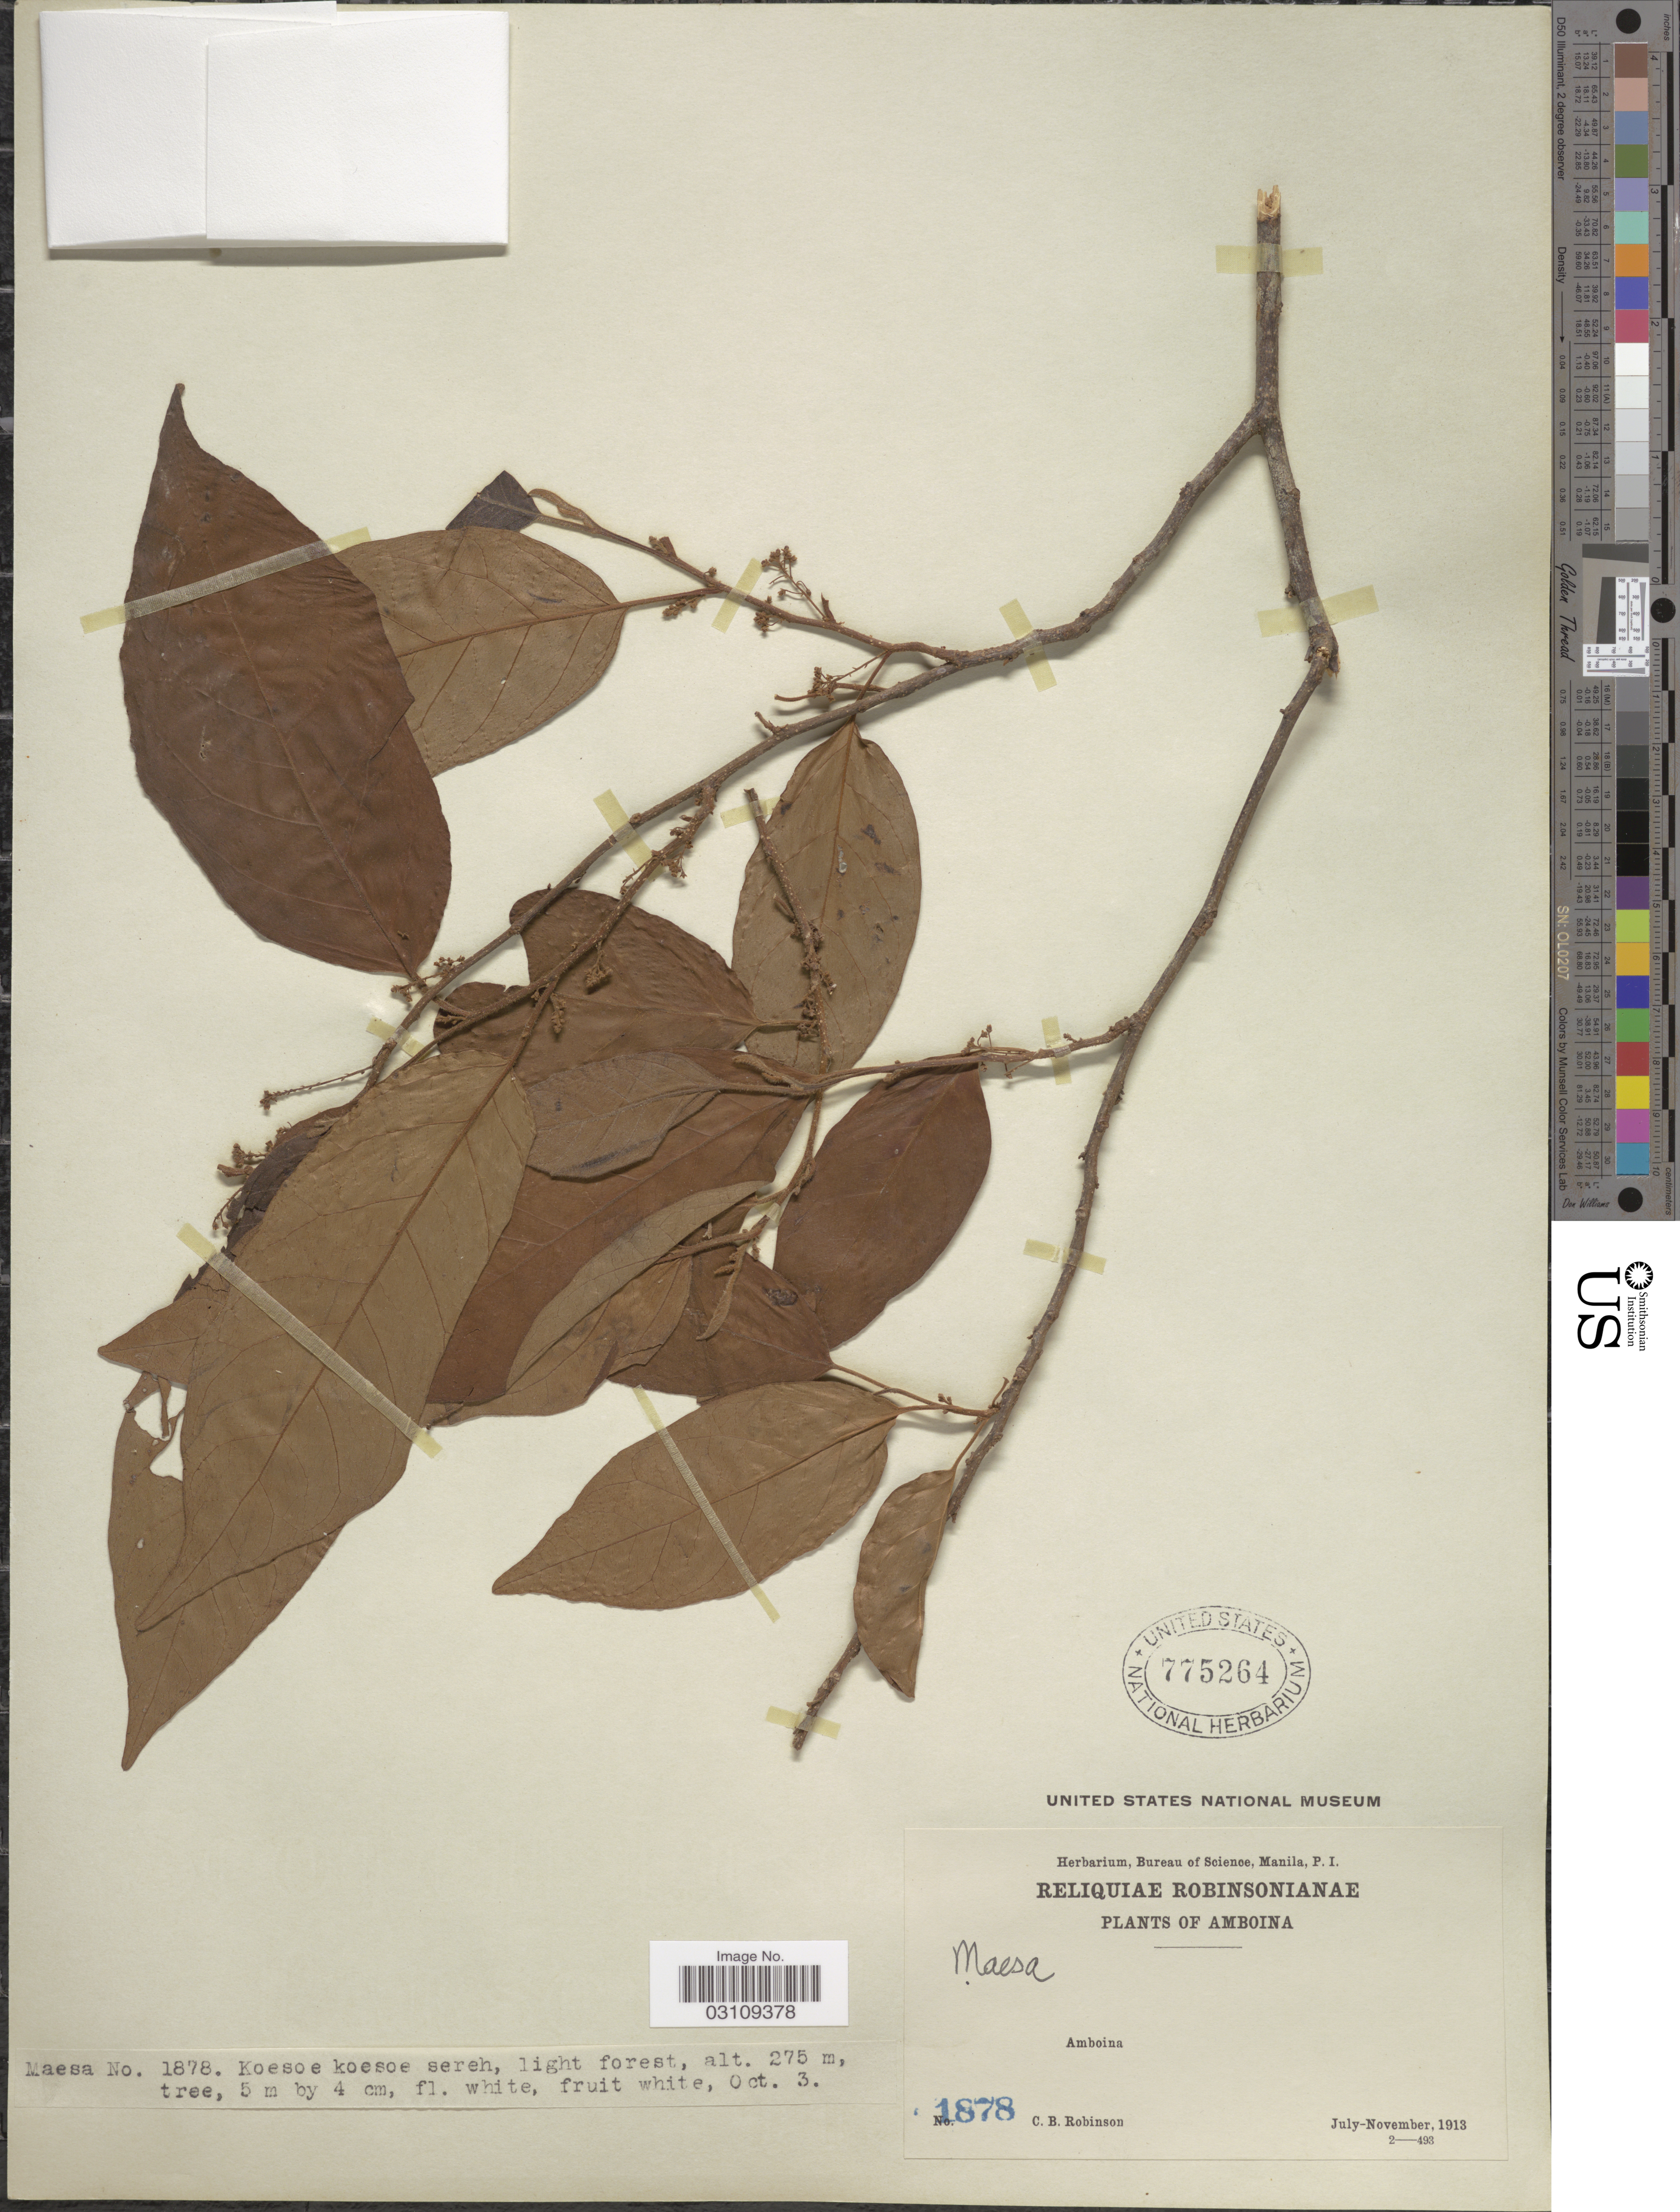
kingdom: Plantae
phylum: Tracheophyta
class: Magnoliopsida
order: Ericales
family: Primulaceae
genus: Maesa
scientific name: Maesa sp.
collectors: C. Robinson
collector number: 1878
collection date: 1913-10-03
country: Indonesia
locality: Amboina.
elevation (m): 275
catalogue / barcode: US 775264